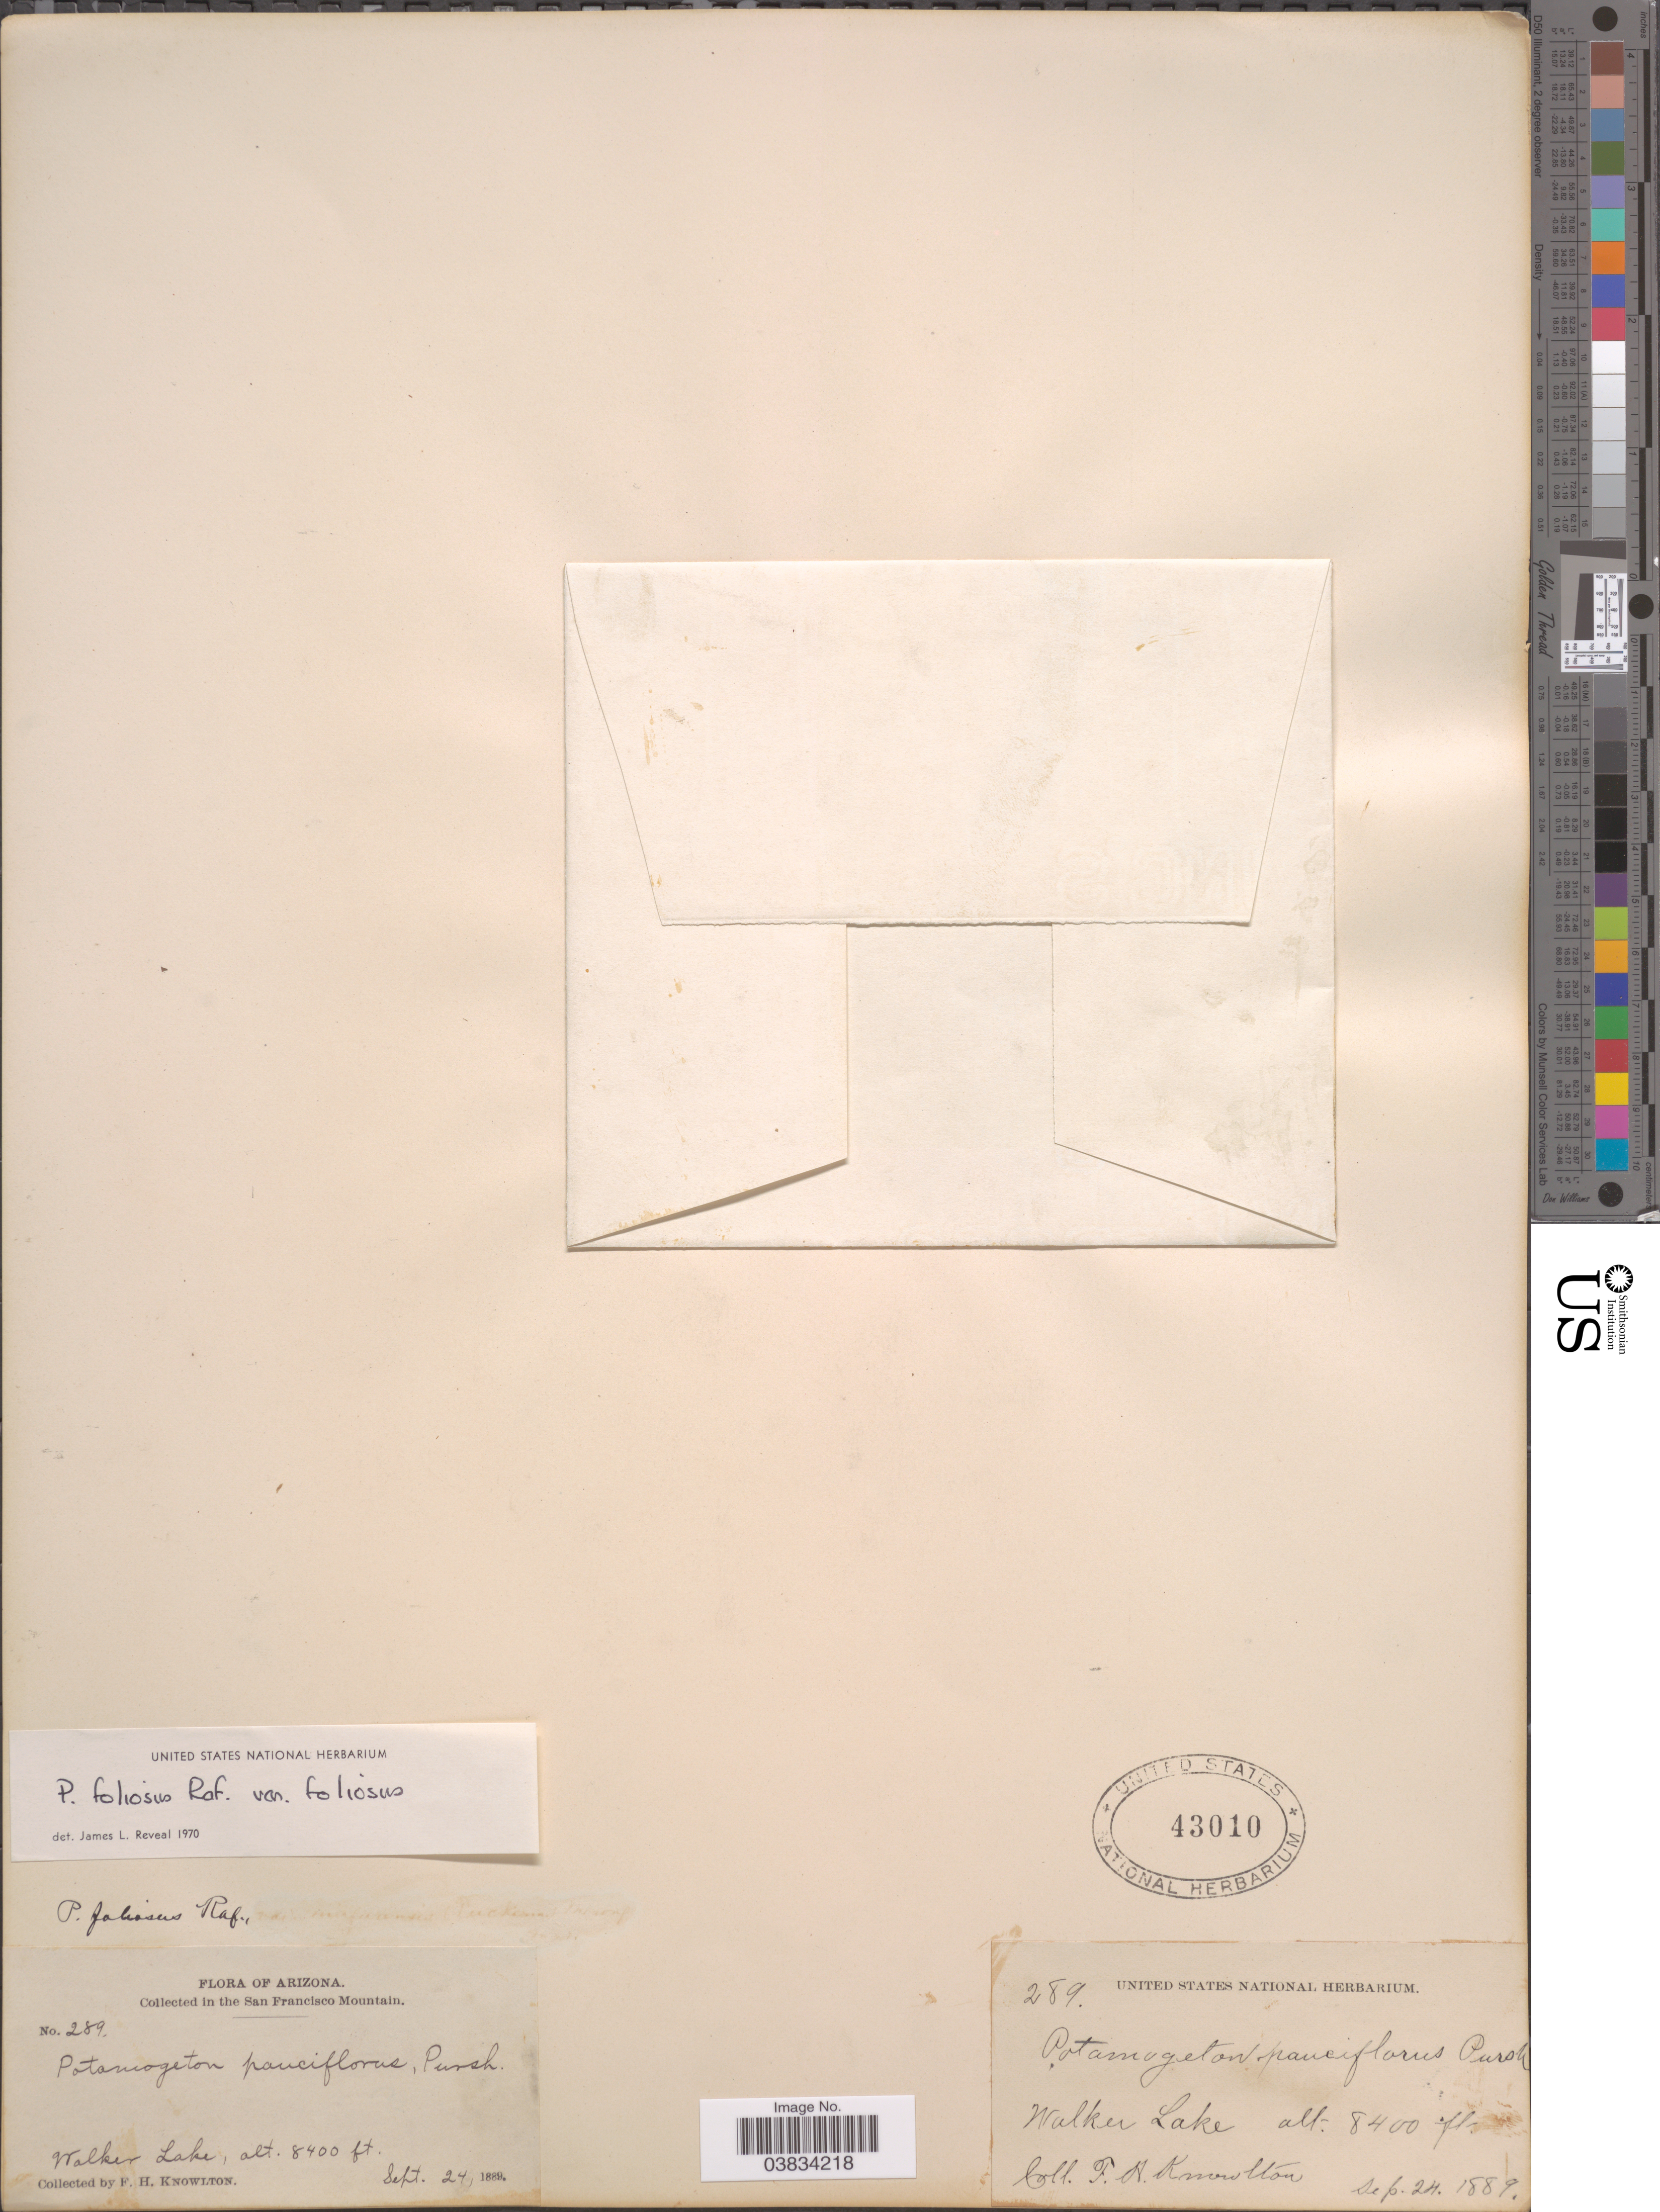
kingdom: Plantae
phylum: Tracheophyta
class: Liliopsida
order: Alismatales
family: Potamogetonaceae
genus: Potamogeton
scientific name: Potamogeton foliosus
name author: Raf.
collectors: F. H. Knowlton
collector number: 289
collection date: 1889-09-24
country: United States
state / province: Arizona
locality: In The San Francisco Mountain. Walker Lake.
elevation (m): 2560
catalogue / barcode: US 43010